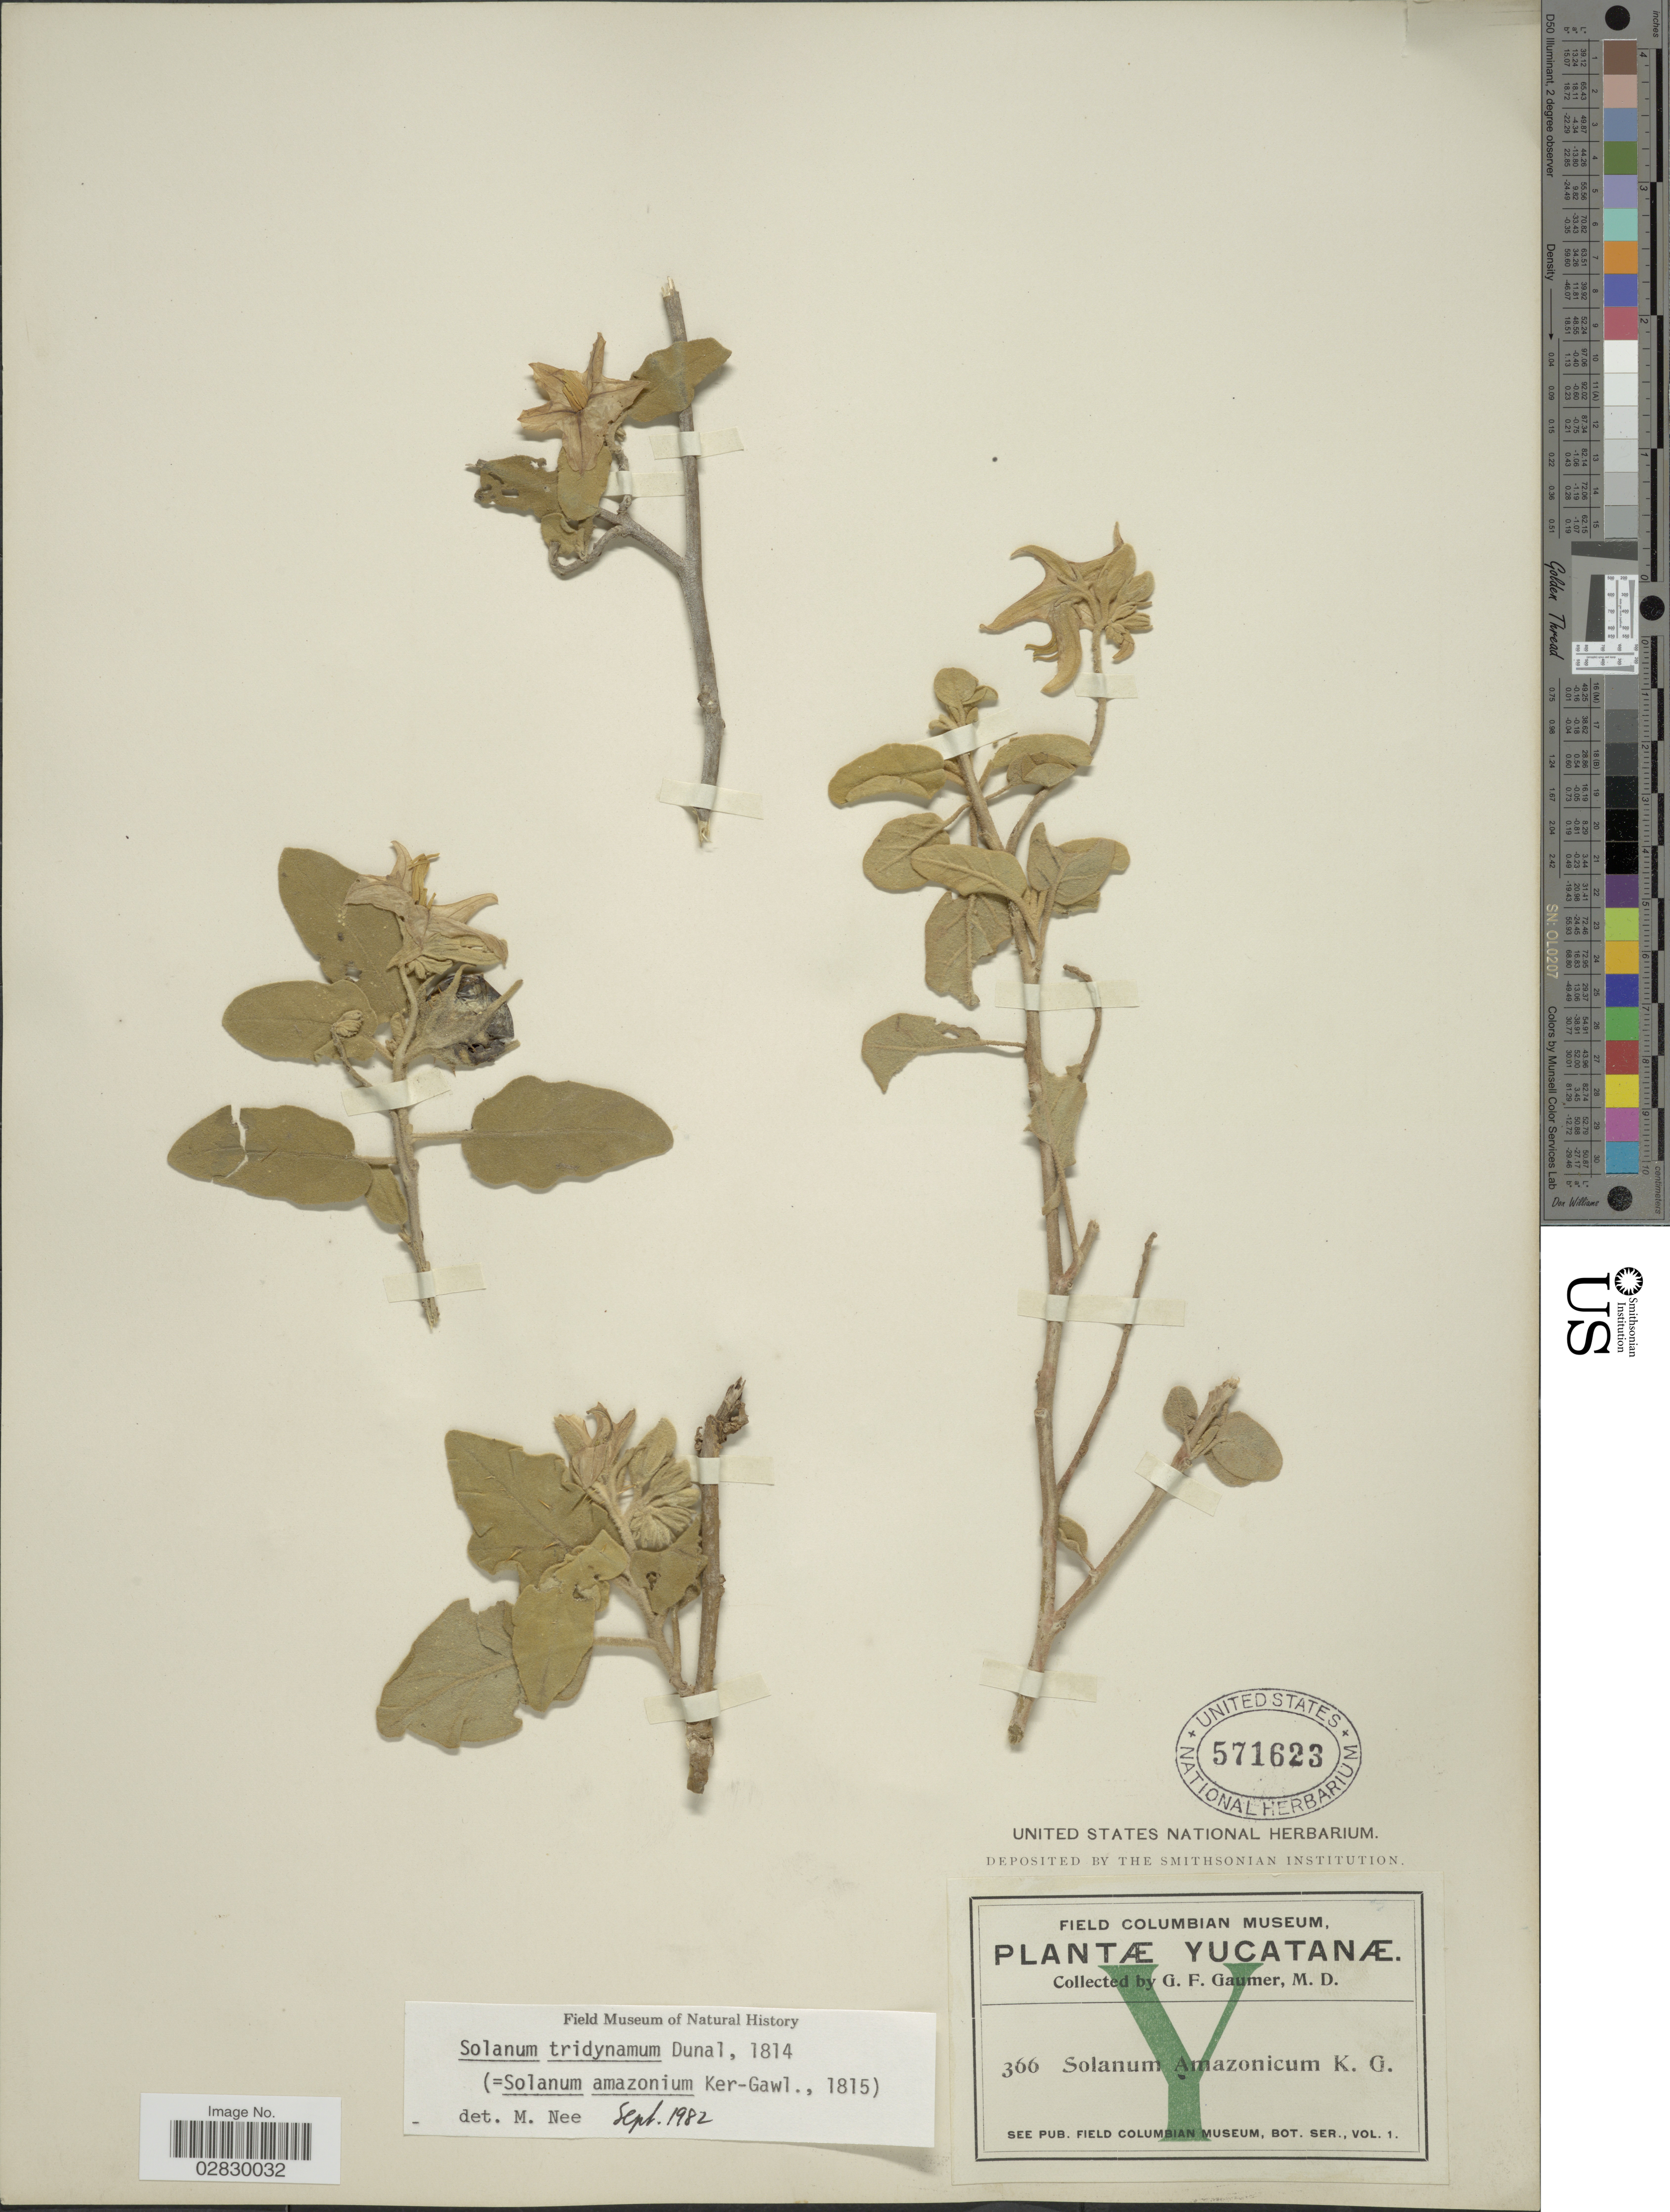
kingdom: Plantae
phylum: Tracheophyta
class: Magnoliopsida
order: Solanales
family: Solanaceae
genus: Solanum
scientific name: Solanum houstonii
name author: Dunal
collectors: G. F. Gaumer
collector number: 366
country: Mexico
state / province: Yucatán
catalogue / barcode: US 571623